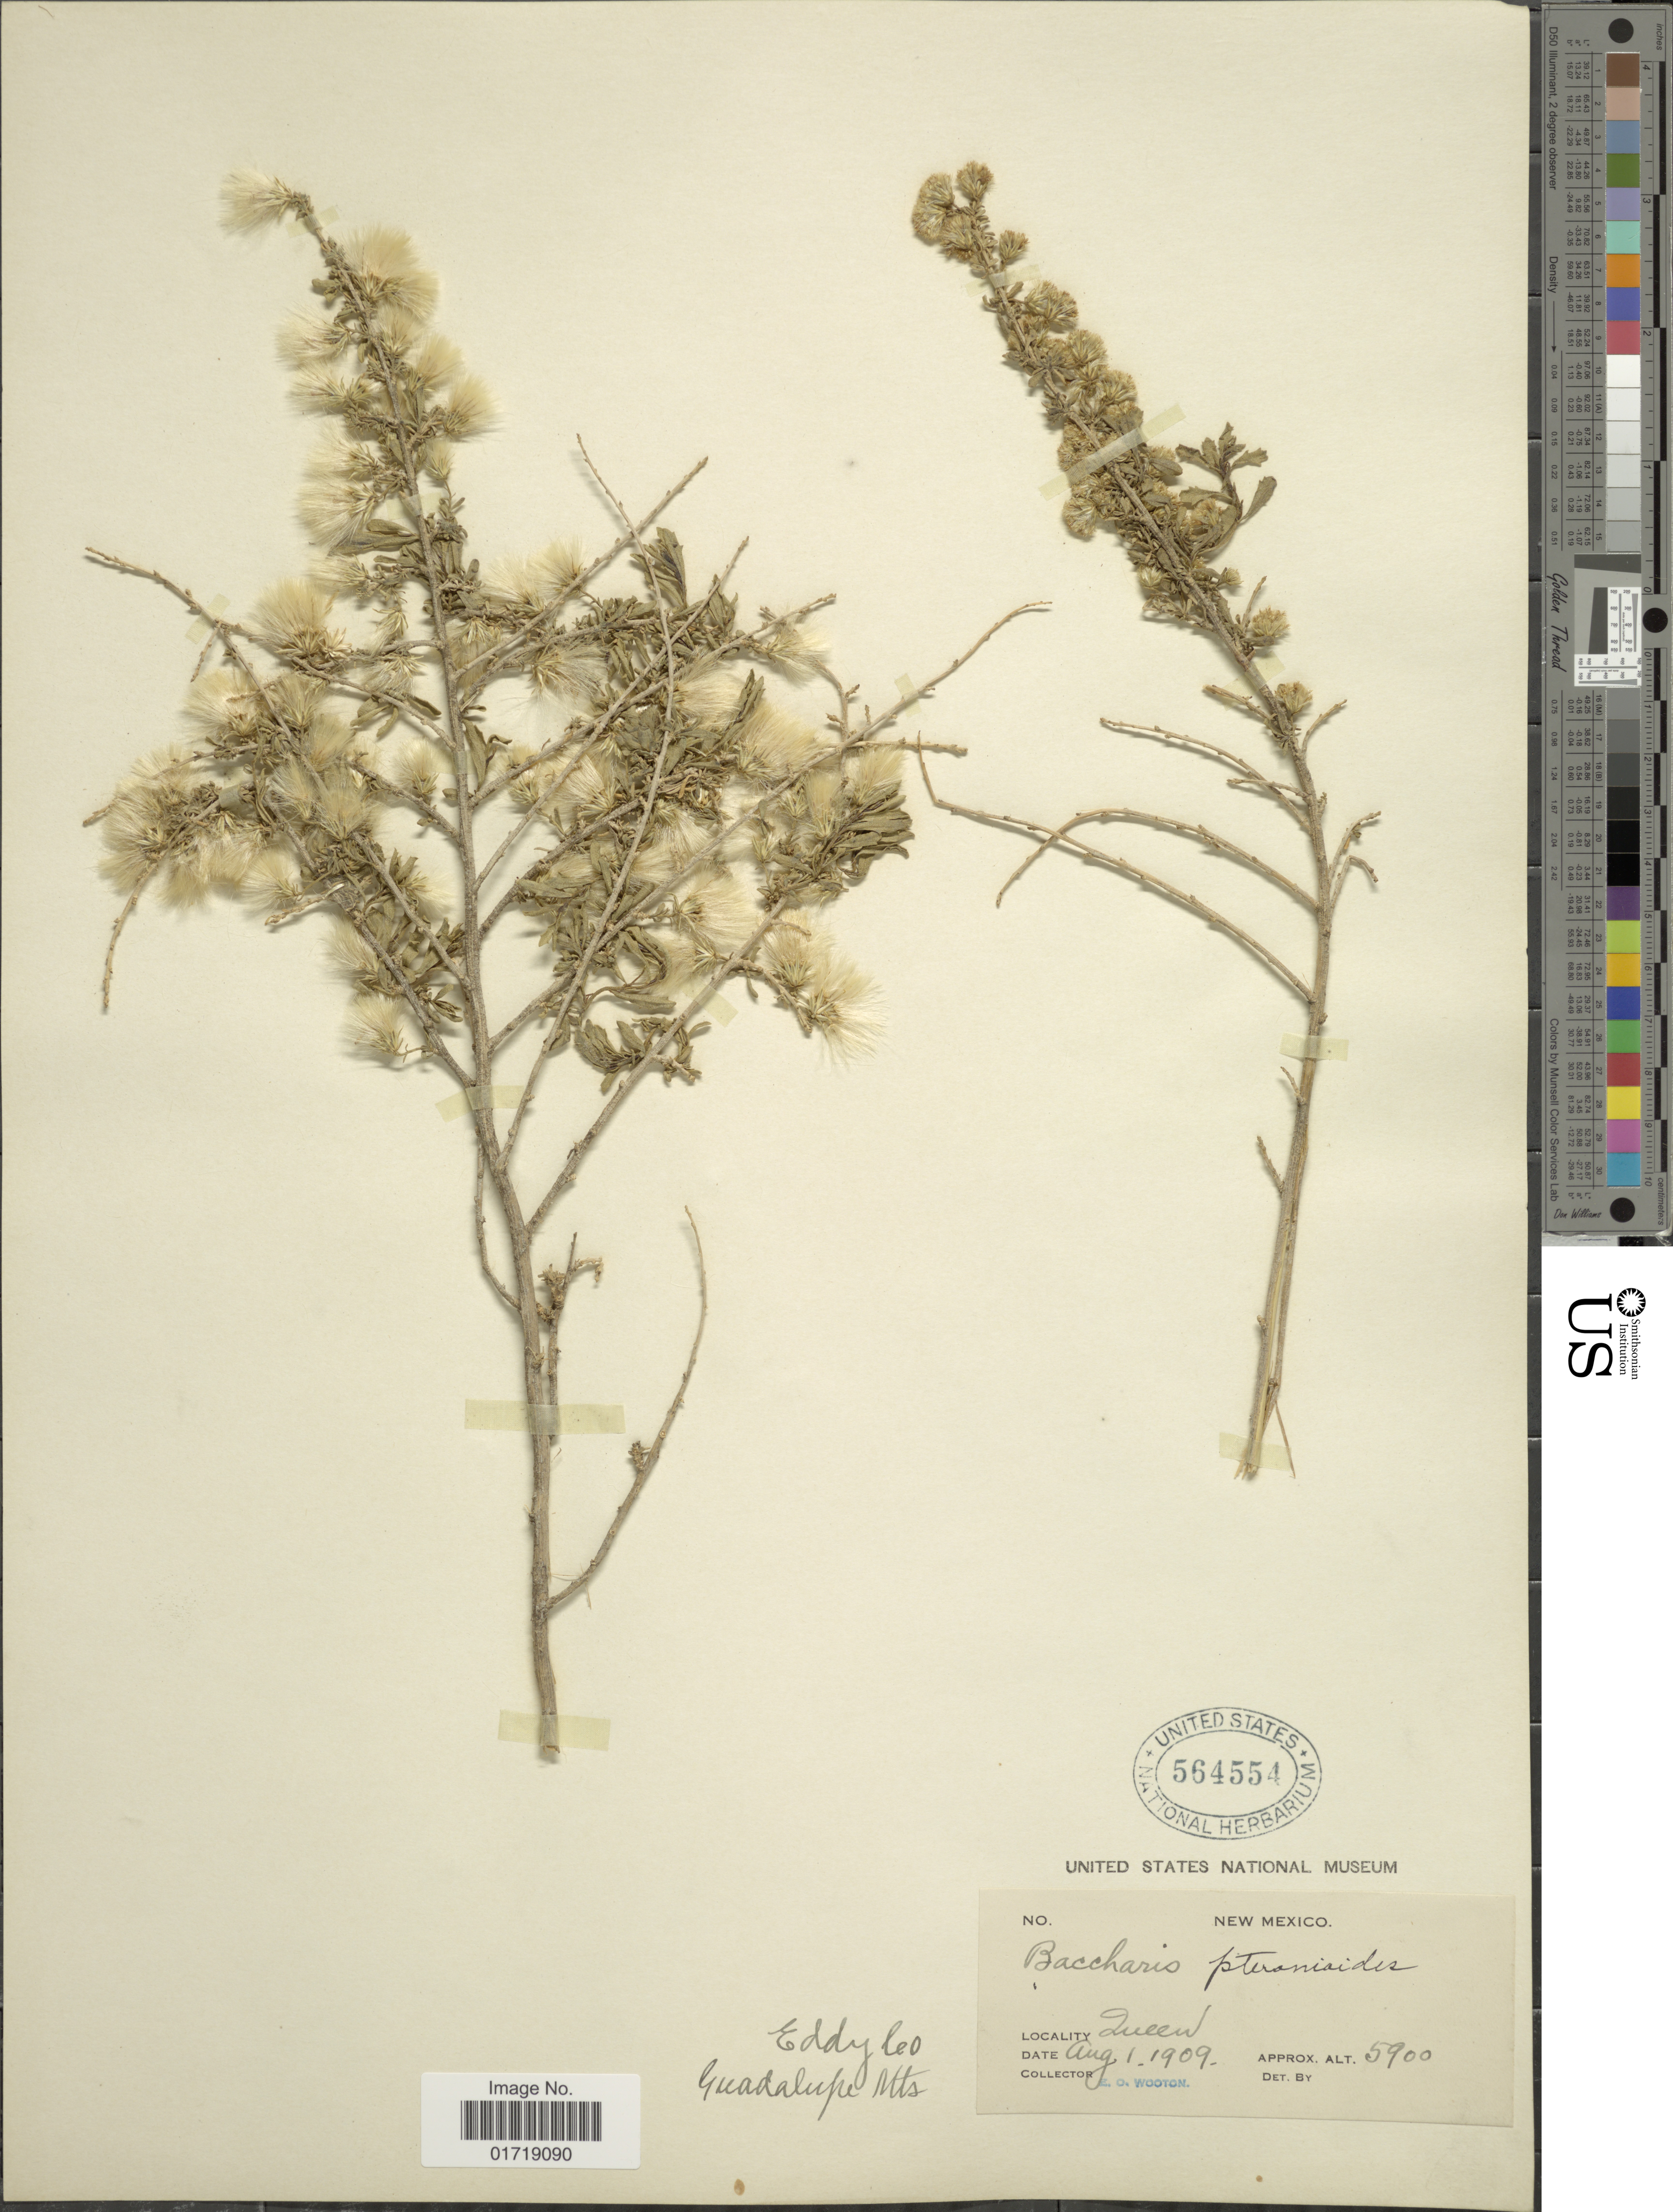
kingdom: Plantae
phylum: Tracheophyta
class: Magnoliopsida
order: Asterales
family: Asteraceae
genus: Baccharis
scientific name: Baccharis pteronioides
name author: DC.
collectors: E. O. Wooton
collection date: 1909-08-01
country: United States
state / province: New Mexico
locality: Queen, Eddy Co, Guadalupe mts.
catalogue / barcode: US 564554